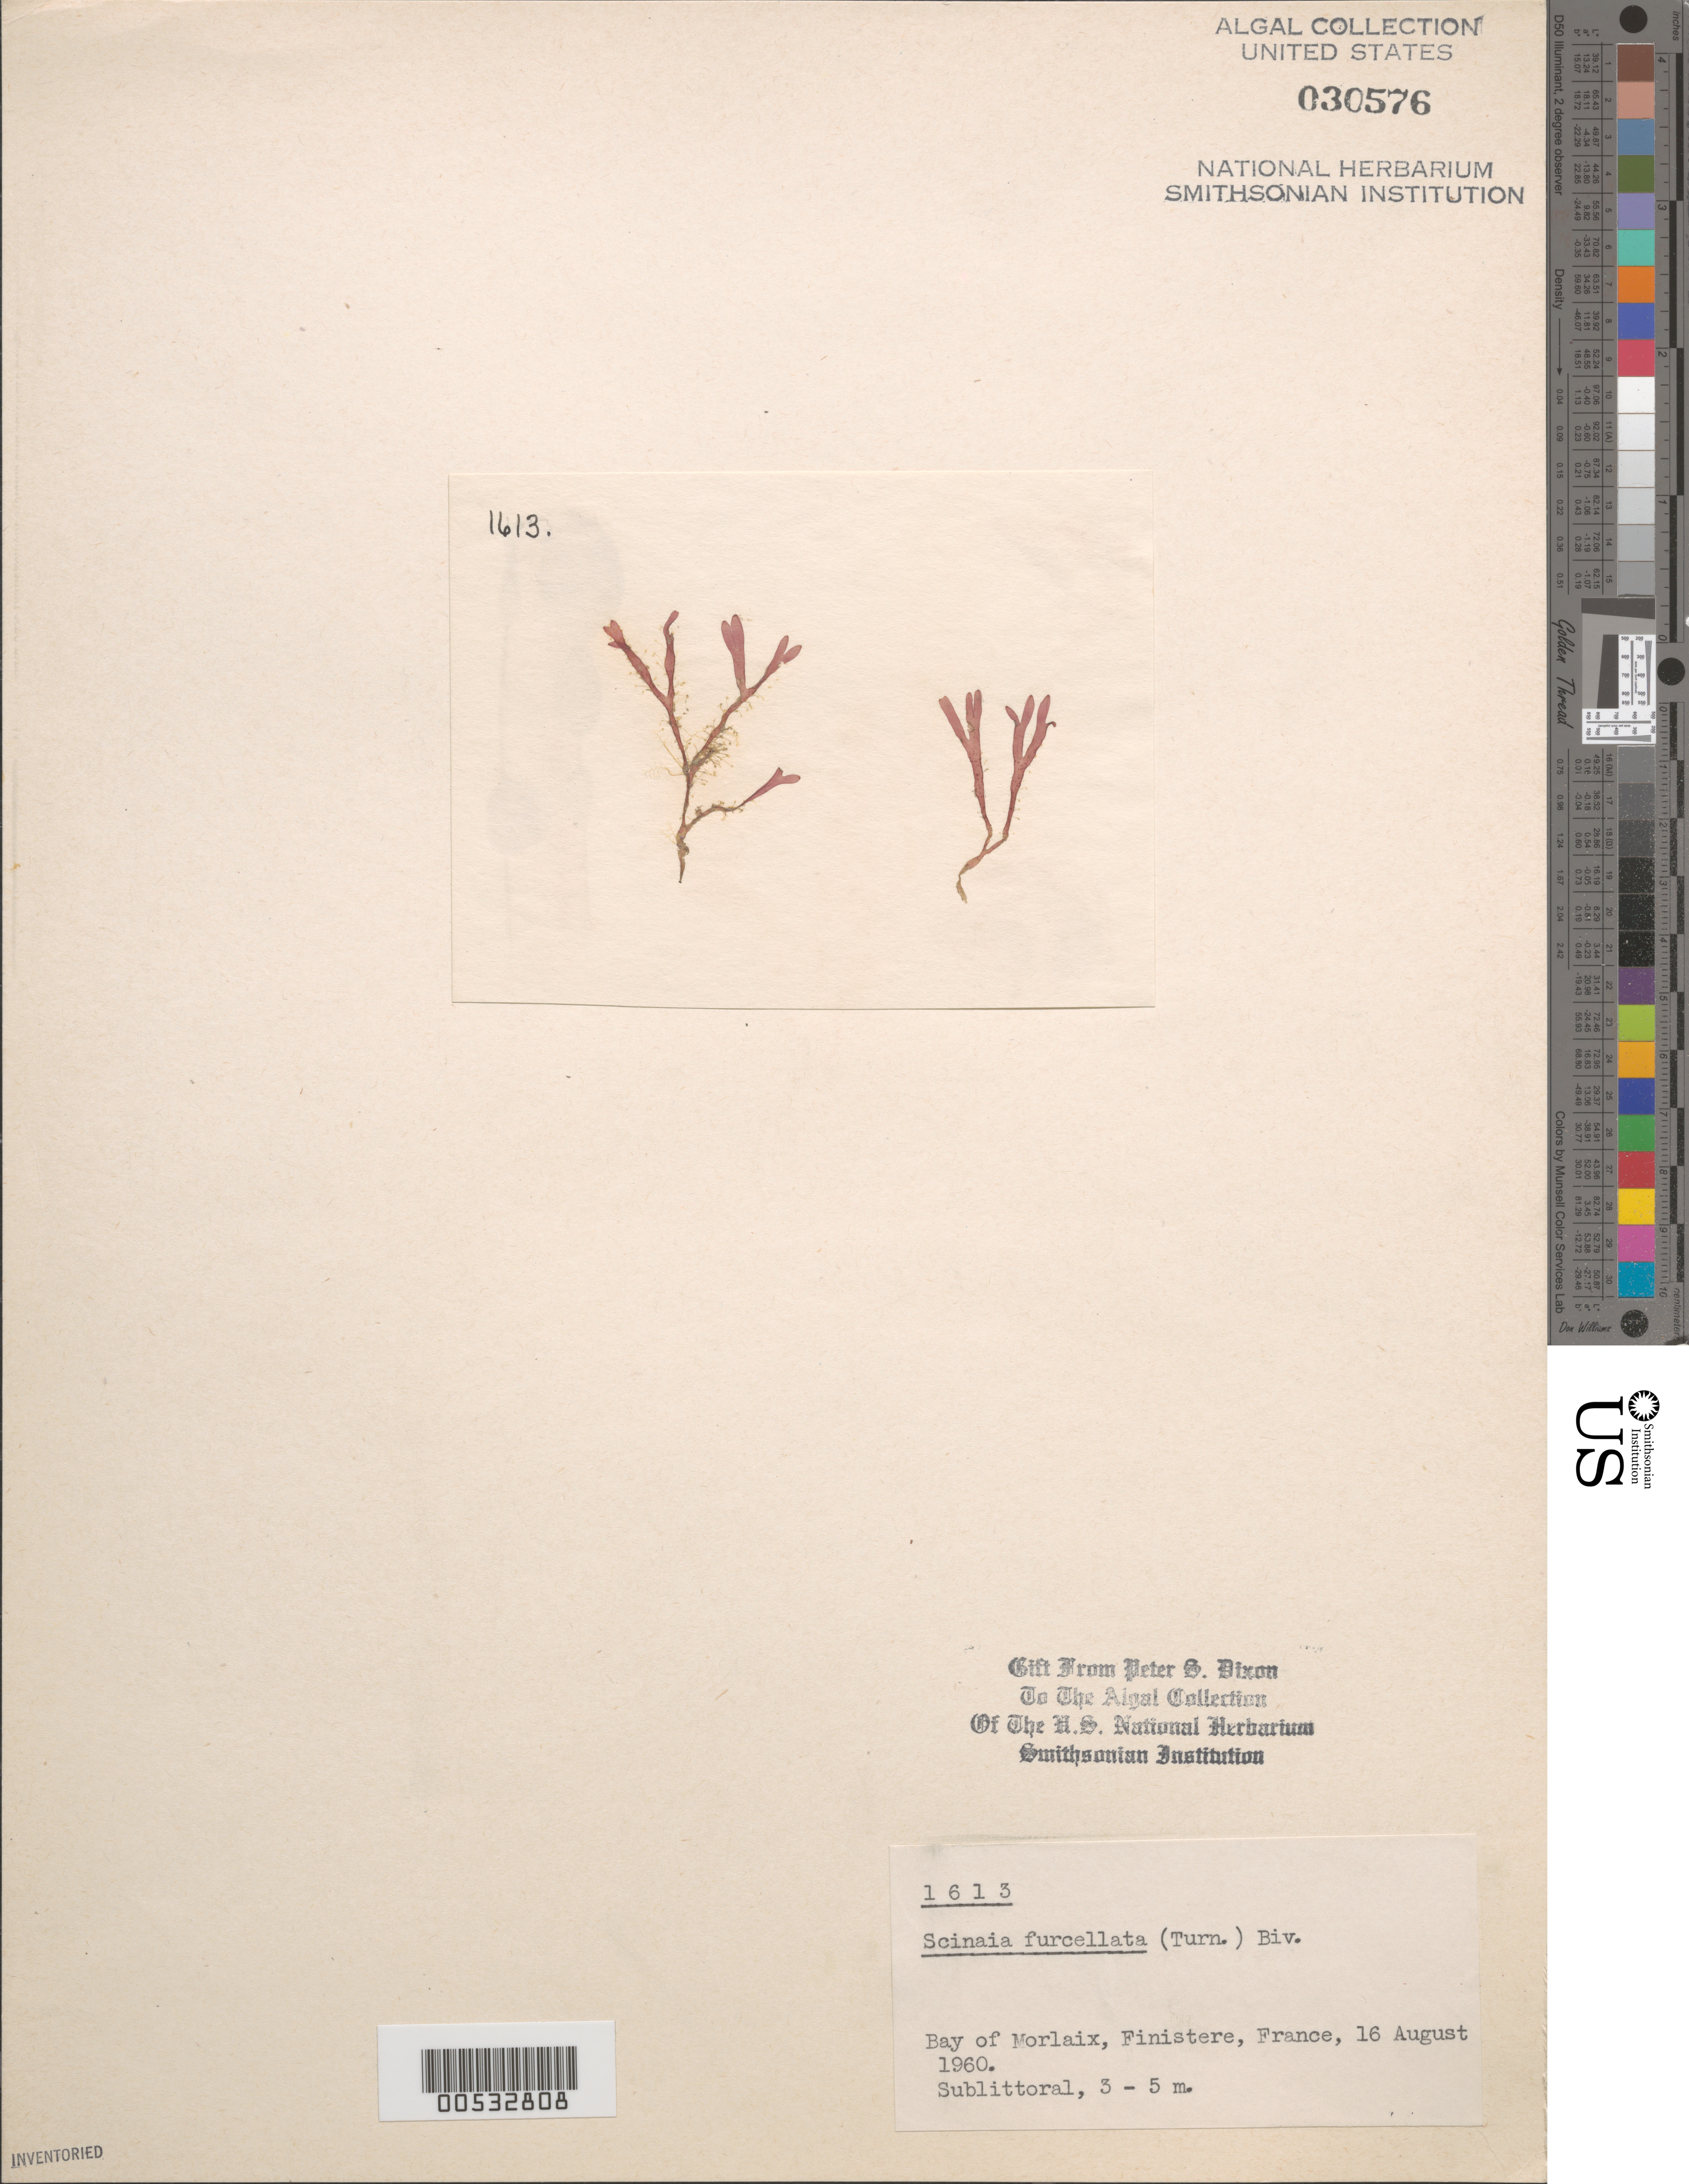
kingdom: Plantae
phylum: Rhodophyta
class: Florideophyceae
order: Nemaliales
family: Scinaiaceae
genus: Scinaia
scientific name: Scinaia furcellata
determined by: Dixon, P. S.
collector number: PSD 1613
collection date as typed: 16 Aug 1960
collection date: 1960-08-16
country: France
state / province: Bretagne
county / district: Finistère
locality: Bay of Morlaix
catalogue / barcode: US 30576